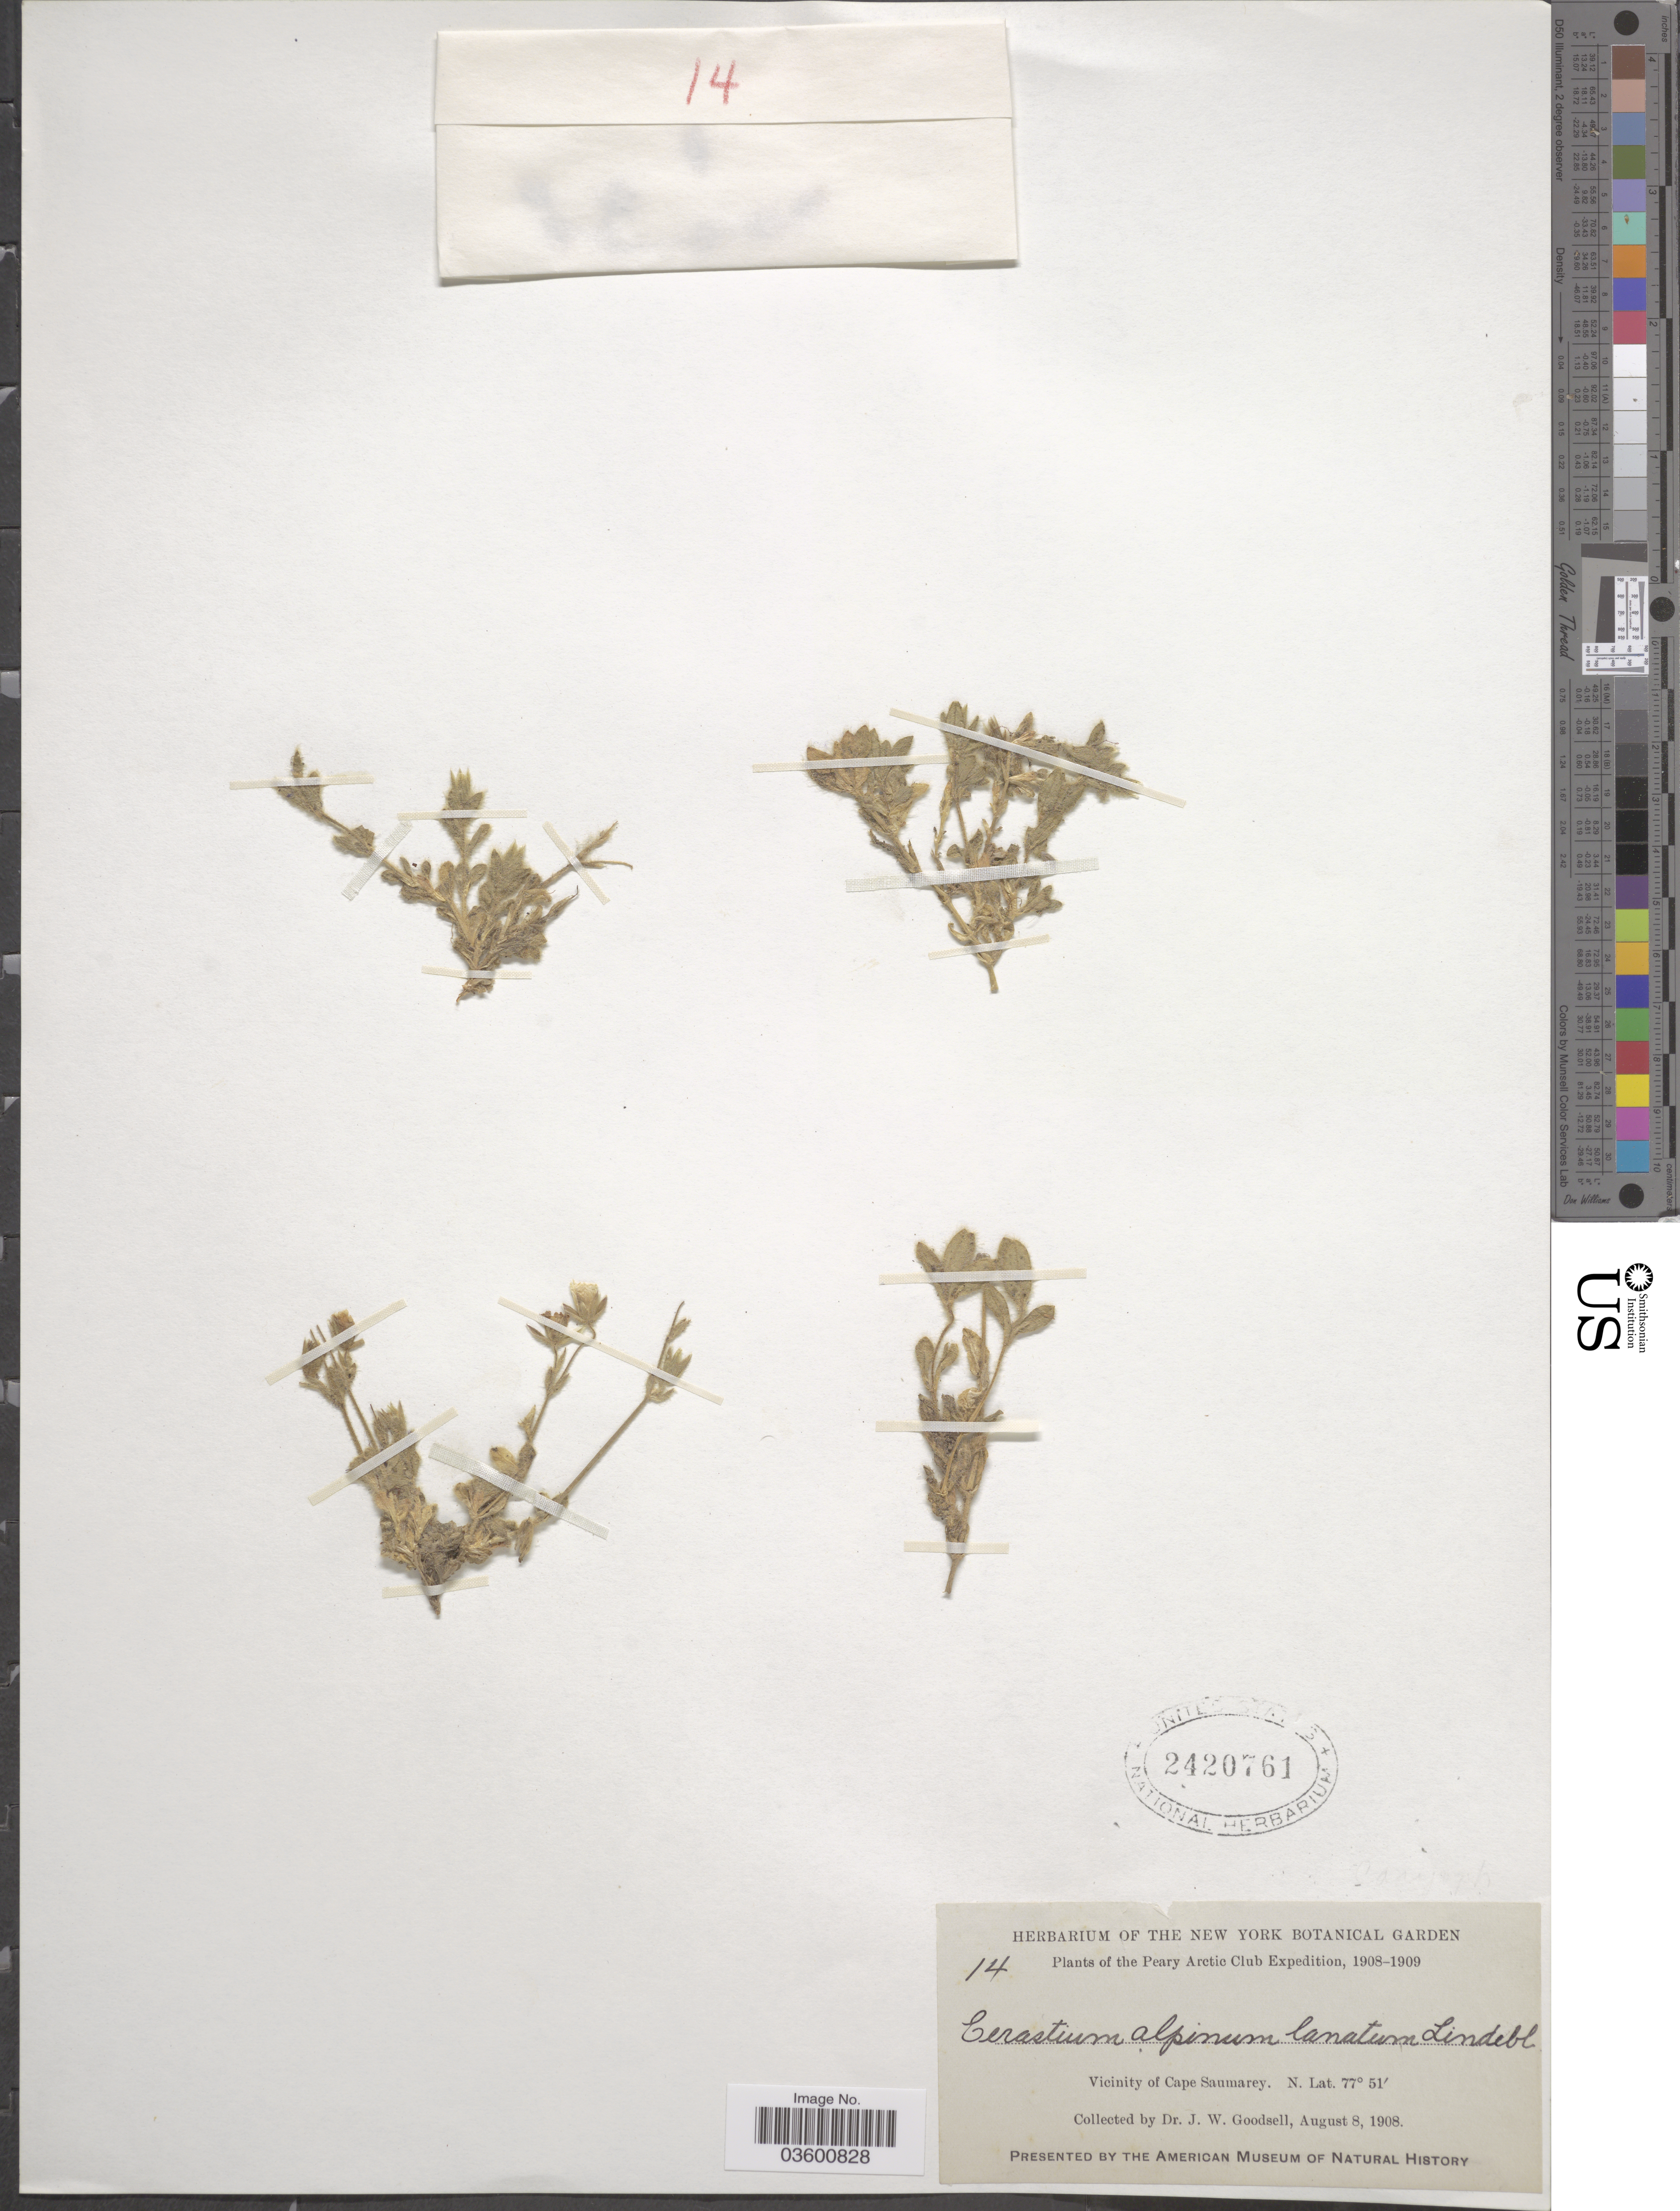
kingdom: Plantae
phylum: Tracheophyta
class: Magnoliopsida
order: Caryophyllales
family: Caryophyllaceae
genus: Cerastium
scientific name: Cerastium alpinum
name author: L.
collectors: J. Goodsell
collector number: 14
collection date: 1908-08-08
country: Greenland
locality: The Peary Arctic Club. Vicinity of Cape Saumarey.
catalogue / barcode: US 2420761